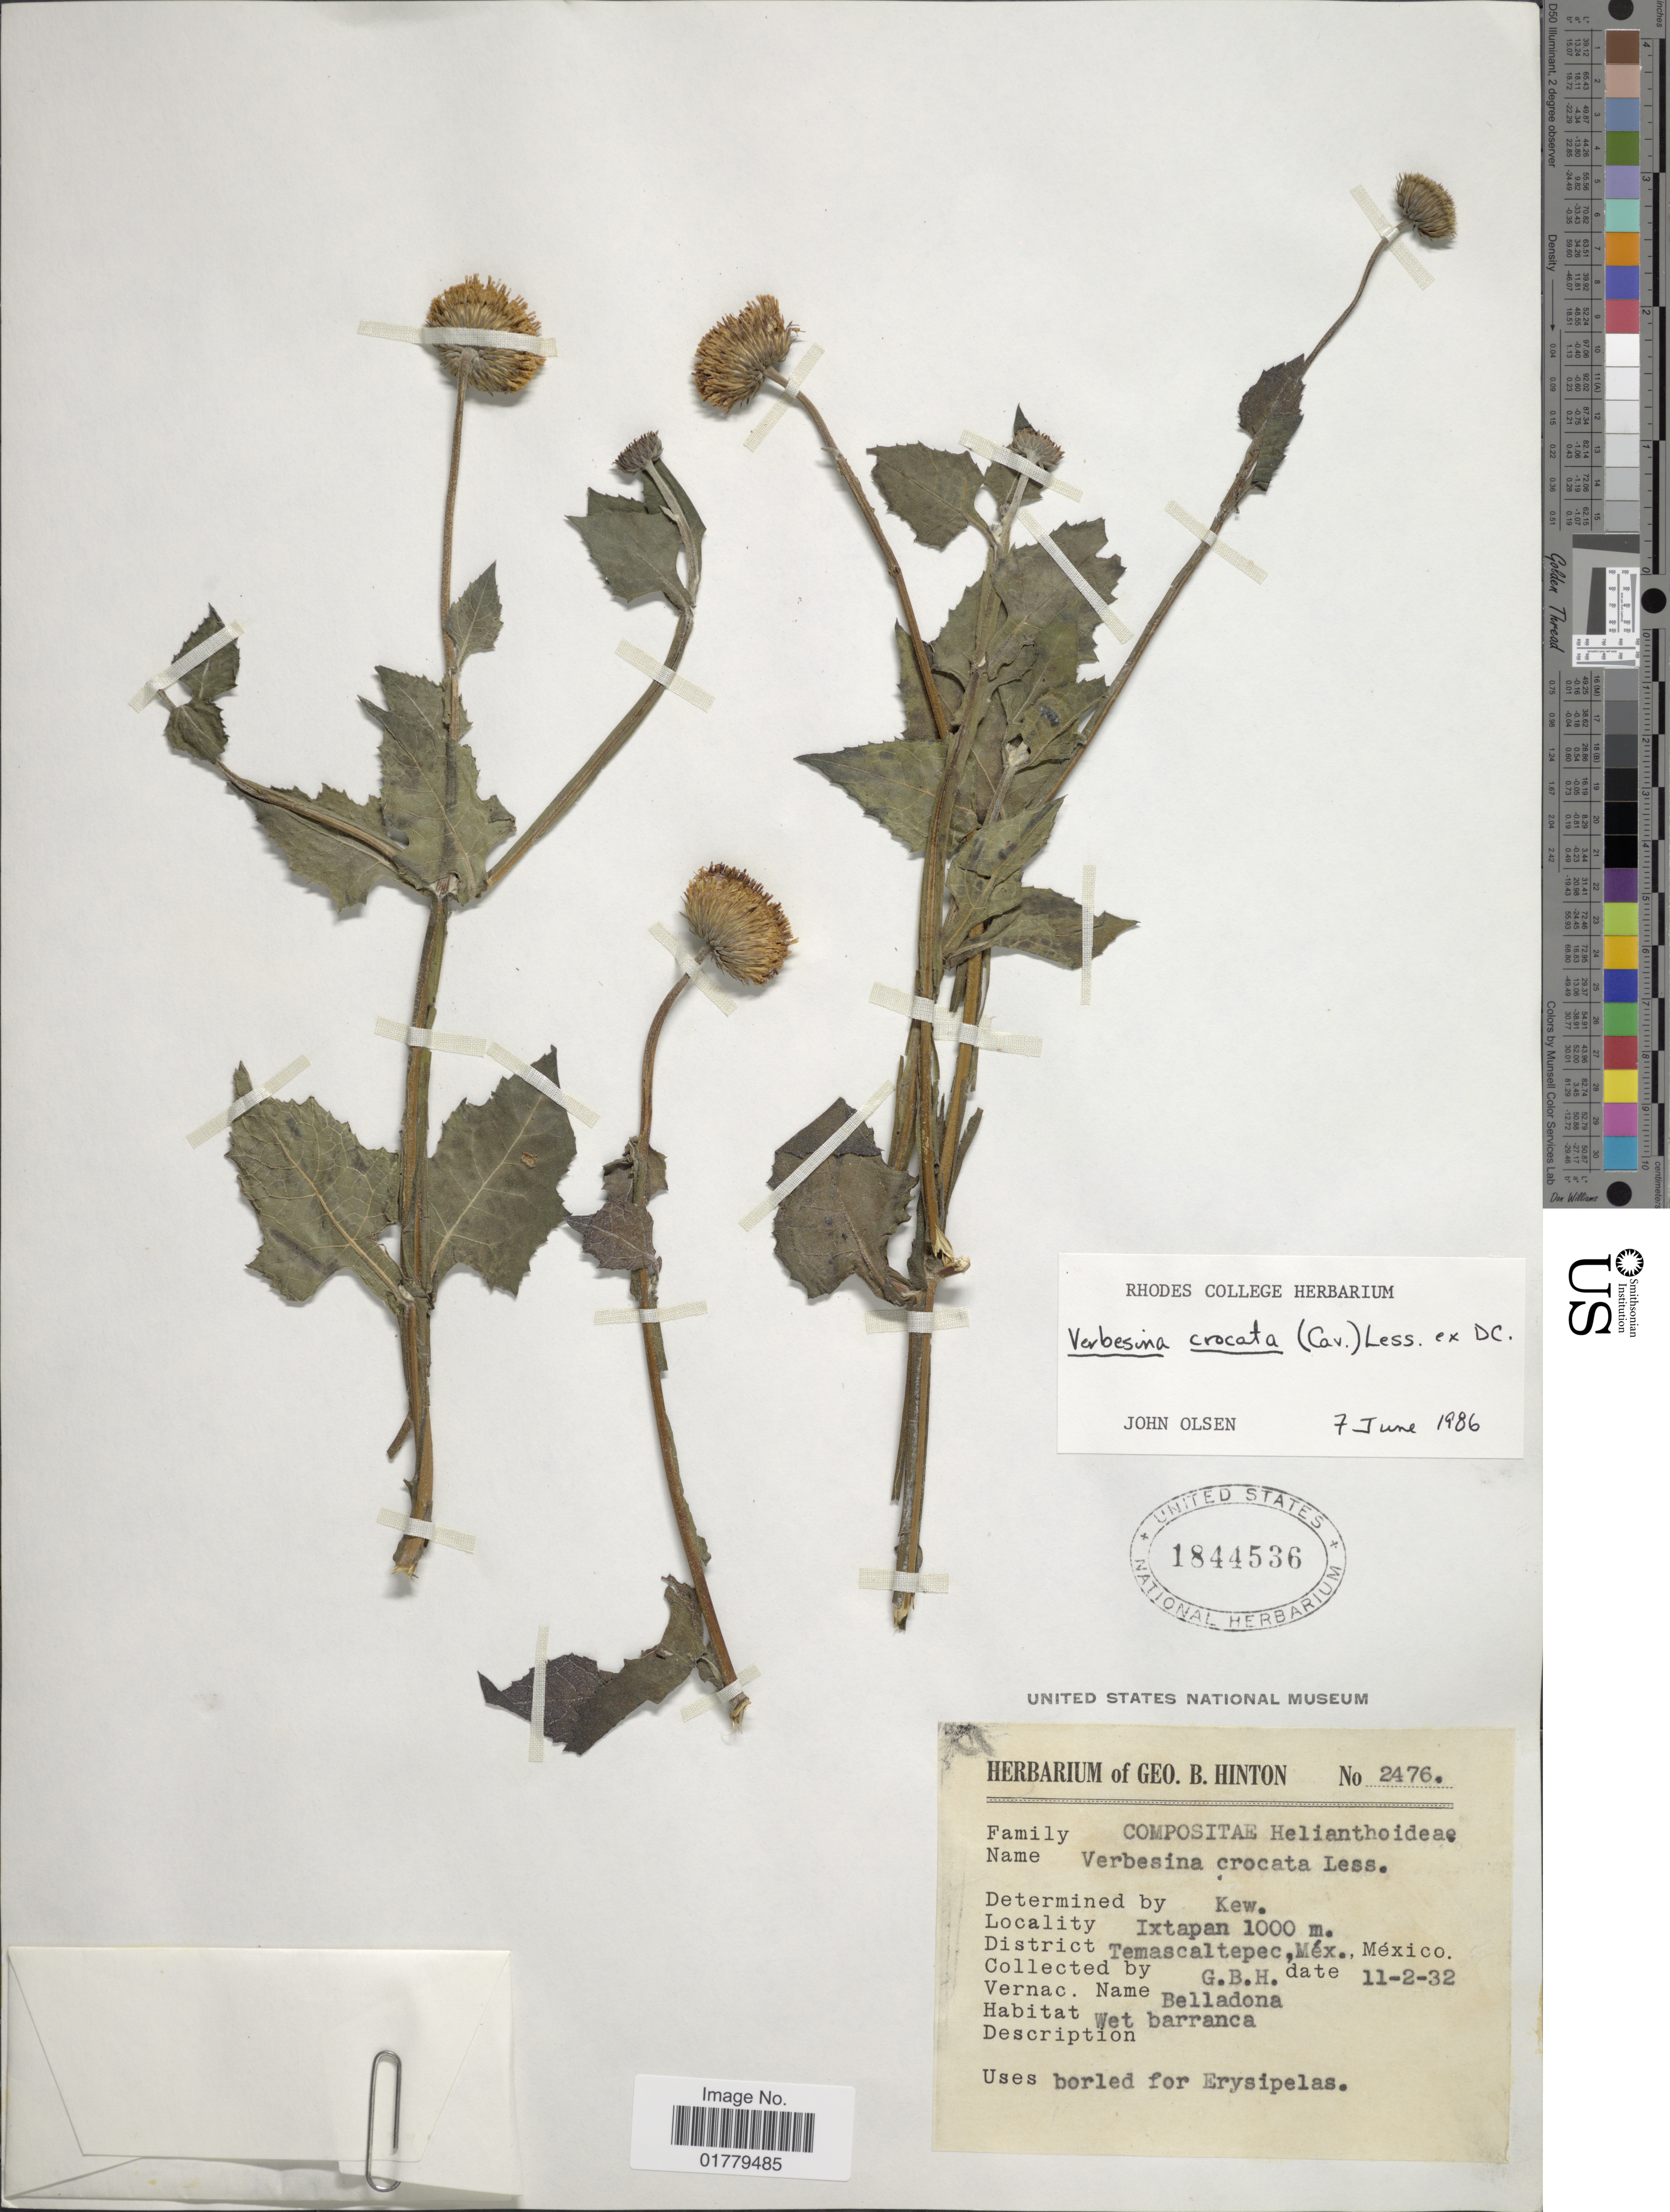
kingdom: Plantae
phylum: Tracheophyta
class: Magnoliopsida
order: Asterales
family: Asteraceae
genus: Verbesina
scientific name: Verbesina crocata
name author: (Cav.) Less.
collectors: G. B. Hinton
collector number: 2476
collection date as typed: Transcribed d/m/y: 2/11/32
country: Mexico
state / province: México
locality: Ixtapan. District Temascaltepec, Méx., México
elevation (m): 1000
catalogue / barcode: US 1844536